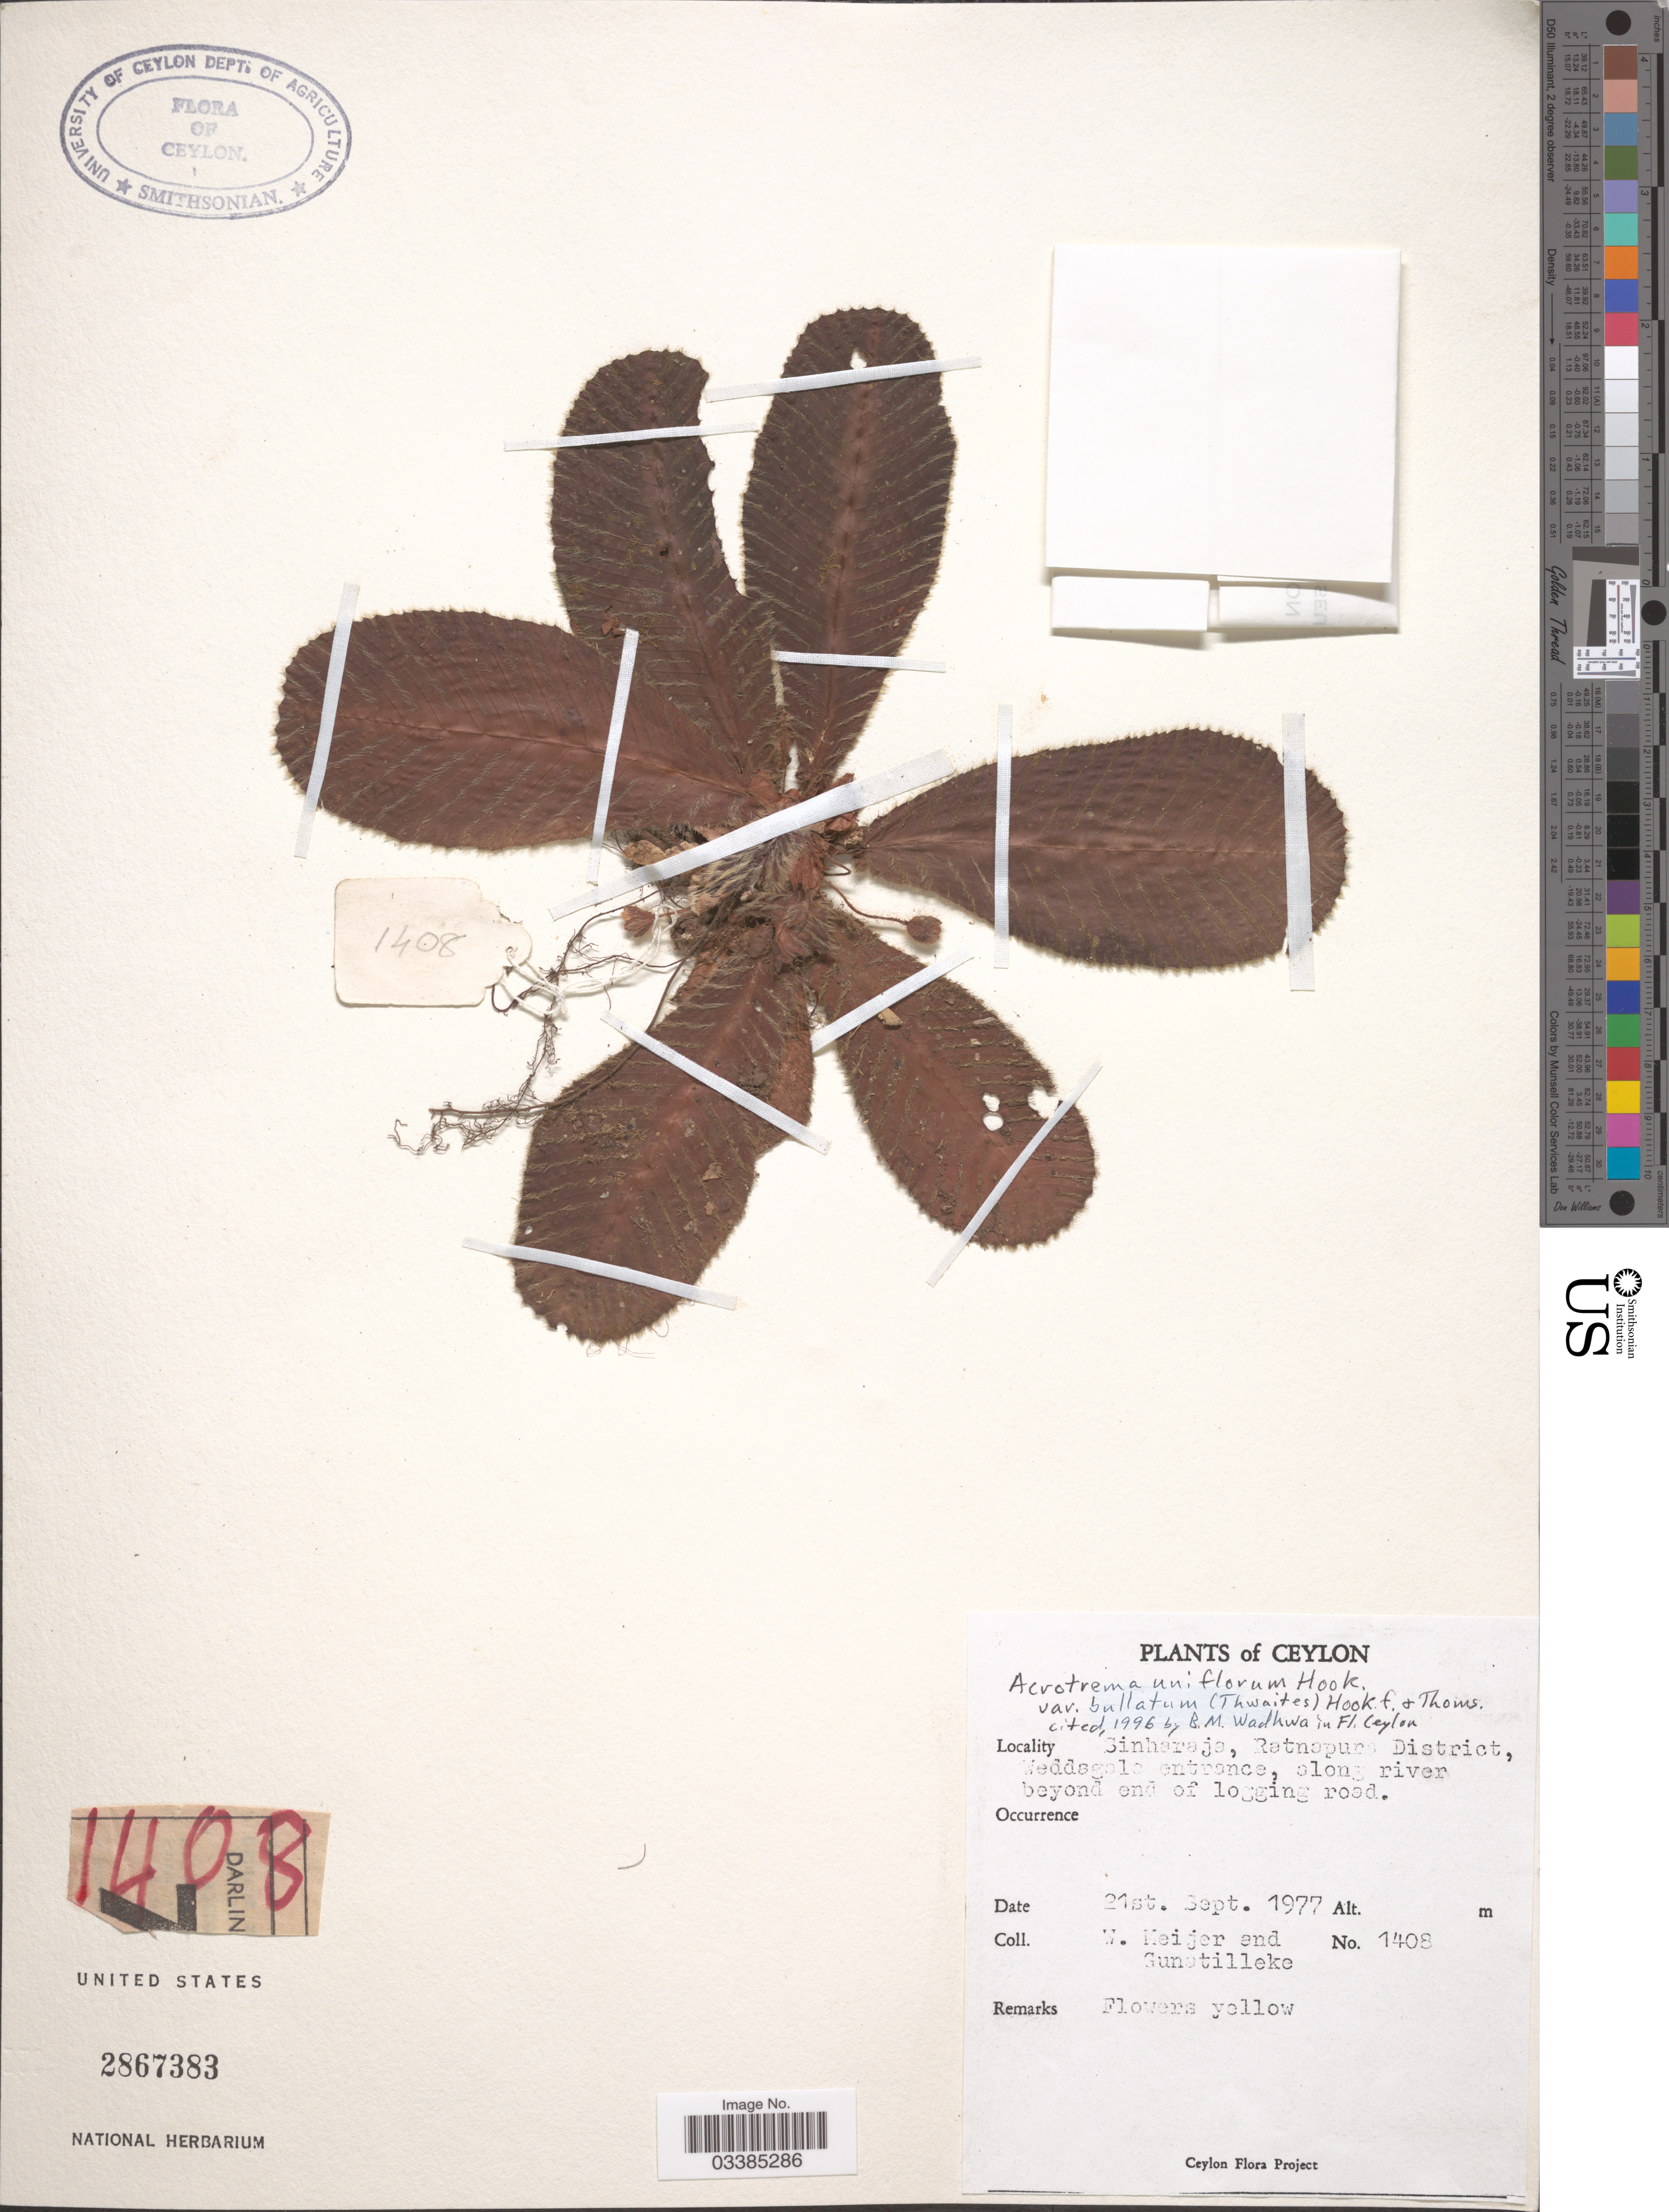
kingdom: Plantae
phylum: Tracheophyta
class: Magnoliopsida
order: Dilleniales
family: Dilleniaceae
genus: Acrotrema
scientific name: Acrotrema uniflorum var. bullatum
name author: (Thwaites) Hook. f. & Thomson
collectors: W. Meijer & -- Gunatilleke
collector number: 1408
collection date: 1977-09-21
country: Sri Lanka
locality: Ceylon. Sinharaja, Ratnapura District, Weddagala entrance, along river beyond end of logging road.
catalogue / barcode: US 2867383